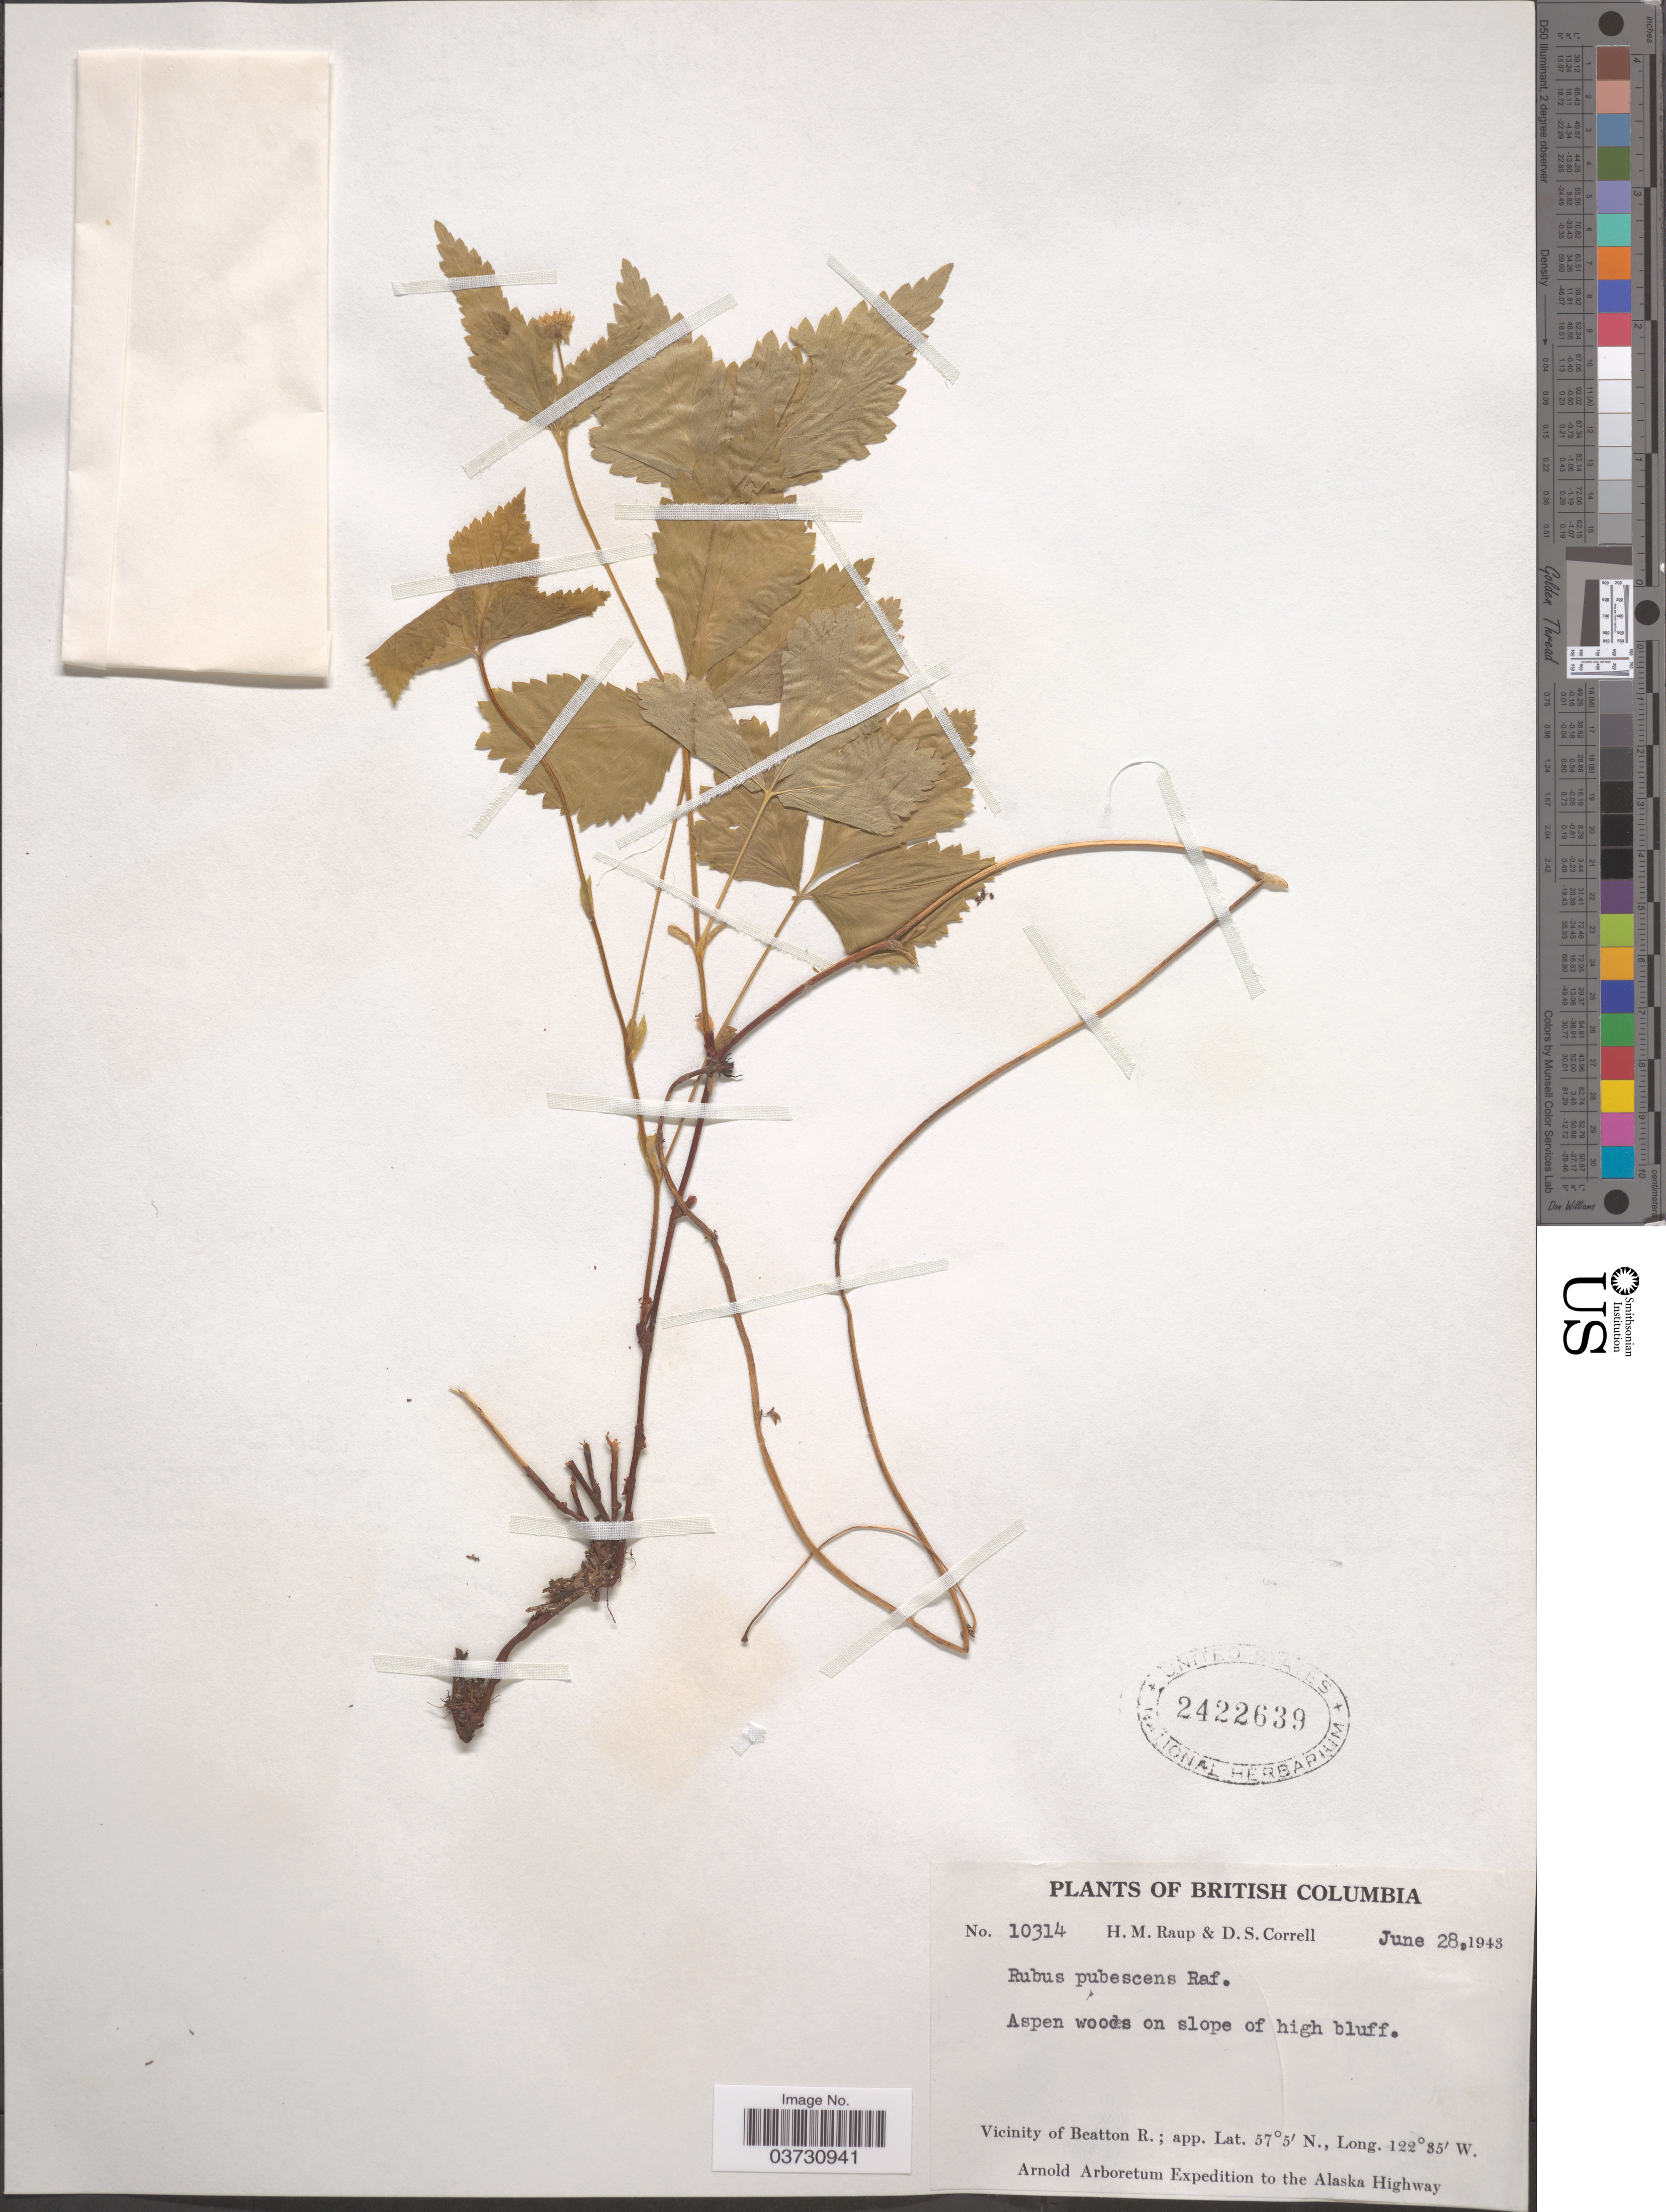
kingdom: Plantae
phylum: Tracheophyta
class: Magnoliopsida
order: Rosales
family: Rosaceae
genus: Rubus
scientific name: Rubus pubescens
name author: Raf.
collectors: H. Raup & D. S. Correll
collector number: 10314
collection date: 1948-06-28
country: Canada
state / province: British Columbia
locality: Vicinity of Beatton R.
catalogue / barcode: US 2422639